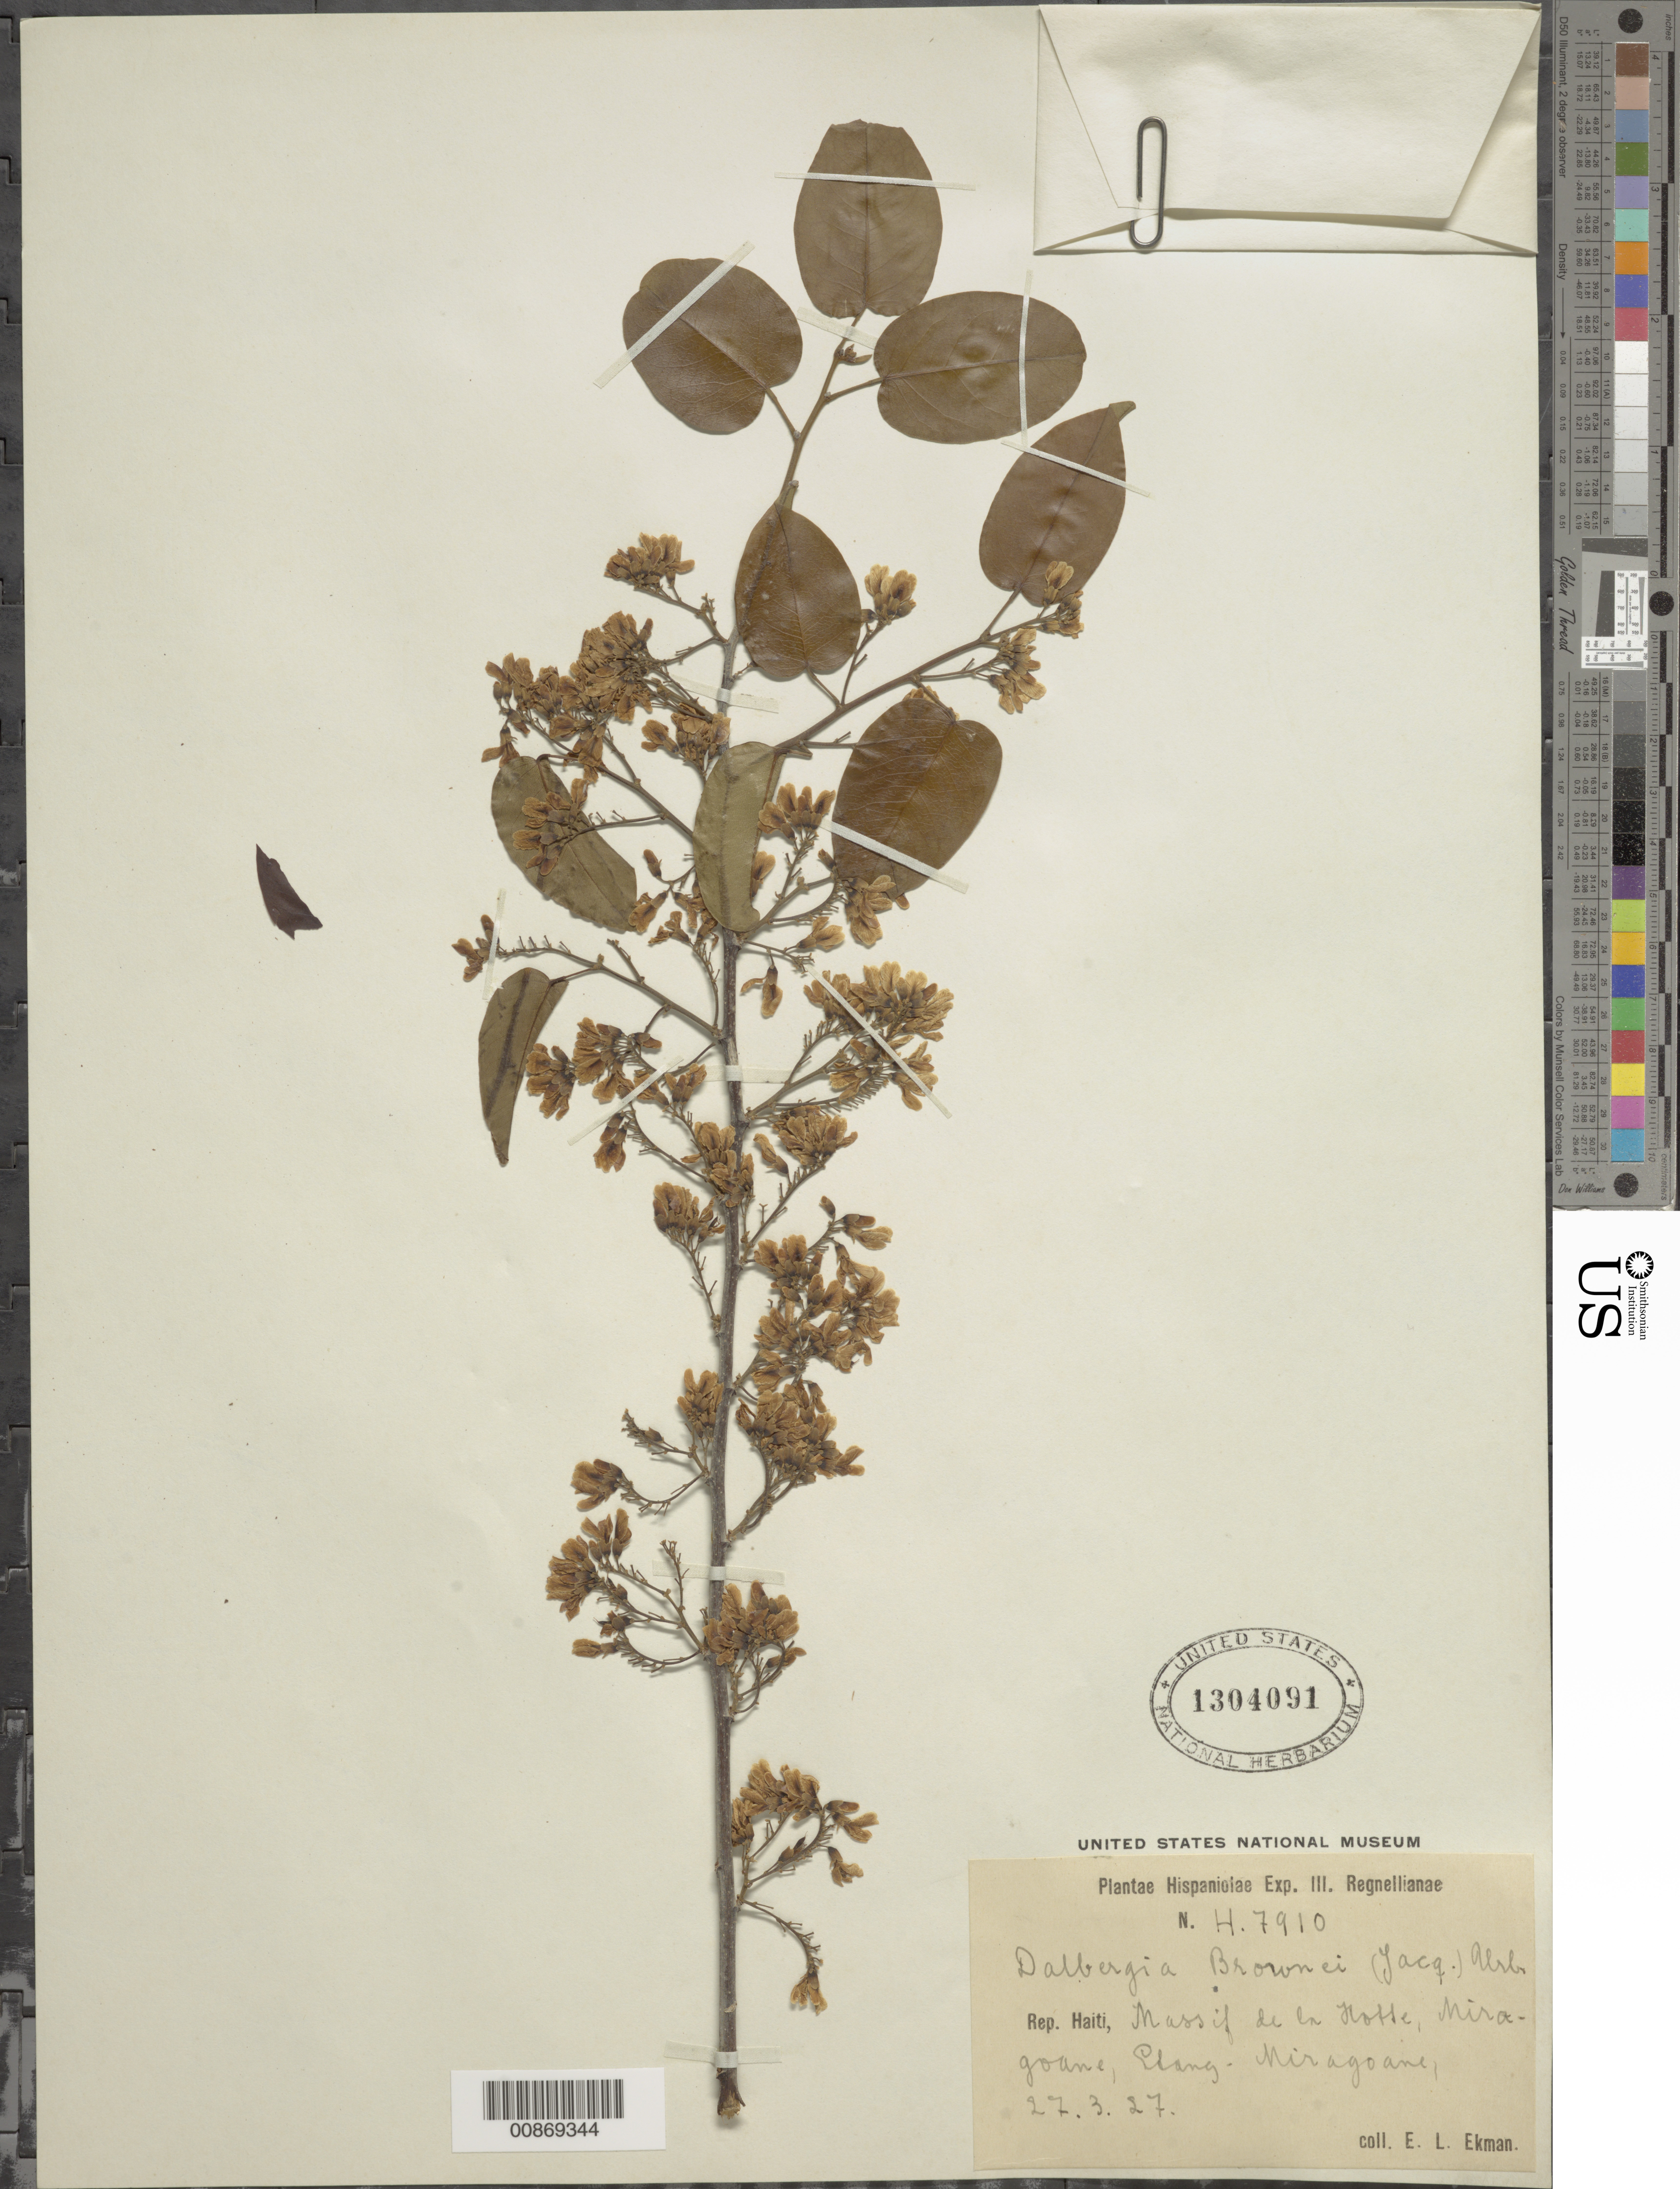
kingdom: Plantae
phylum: Tracheophyta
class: Magnoliopsida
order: Fabales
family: Fabaceae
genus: Dalbergia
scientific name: Dalbergia brownei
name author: (Jacq.) Schinz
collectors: E. L. Ekman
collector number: H 7910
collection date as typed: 27 Mar 1927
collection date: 1927-03-27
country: Haiti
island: Hispaniola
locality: Massif de la Hotte, Miragoane, Etang-Miragoane.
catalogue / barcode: US 1304091